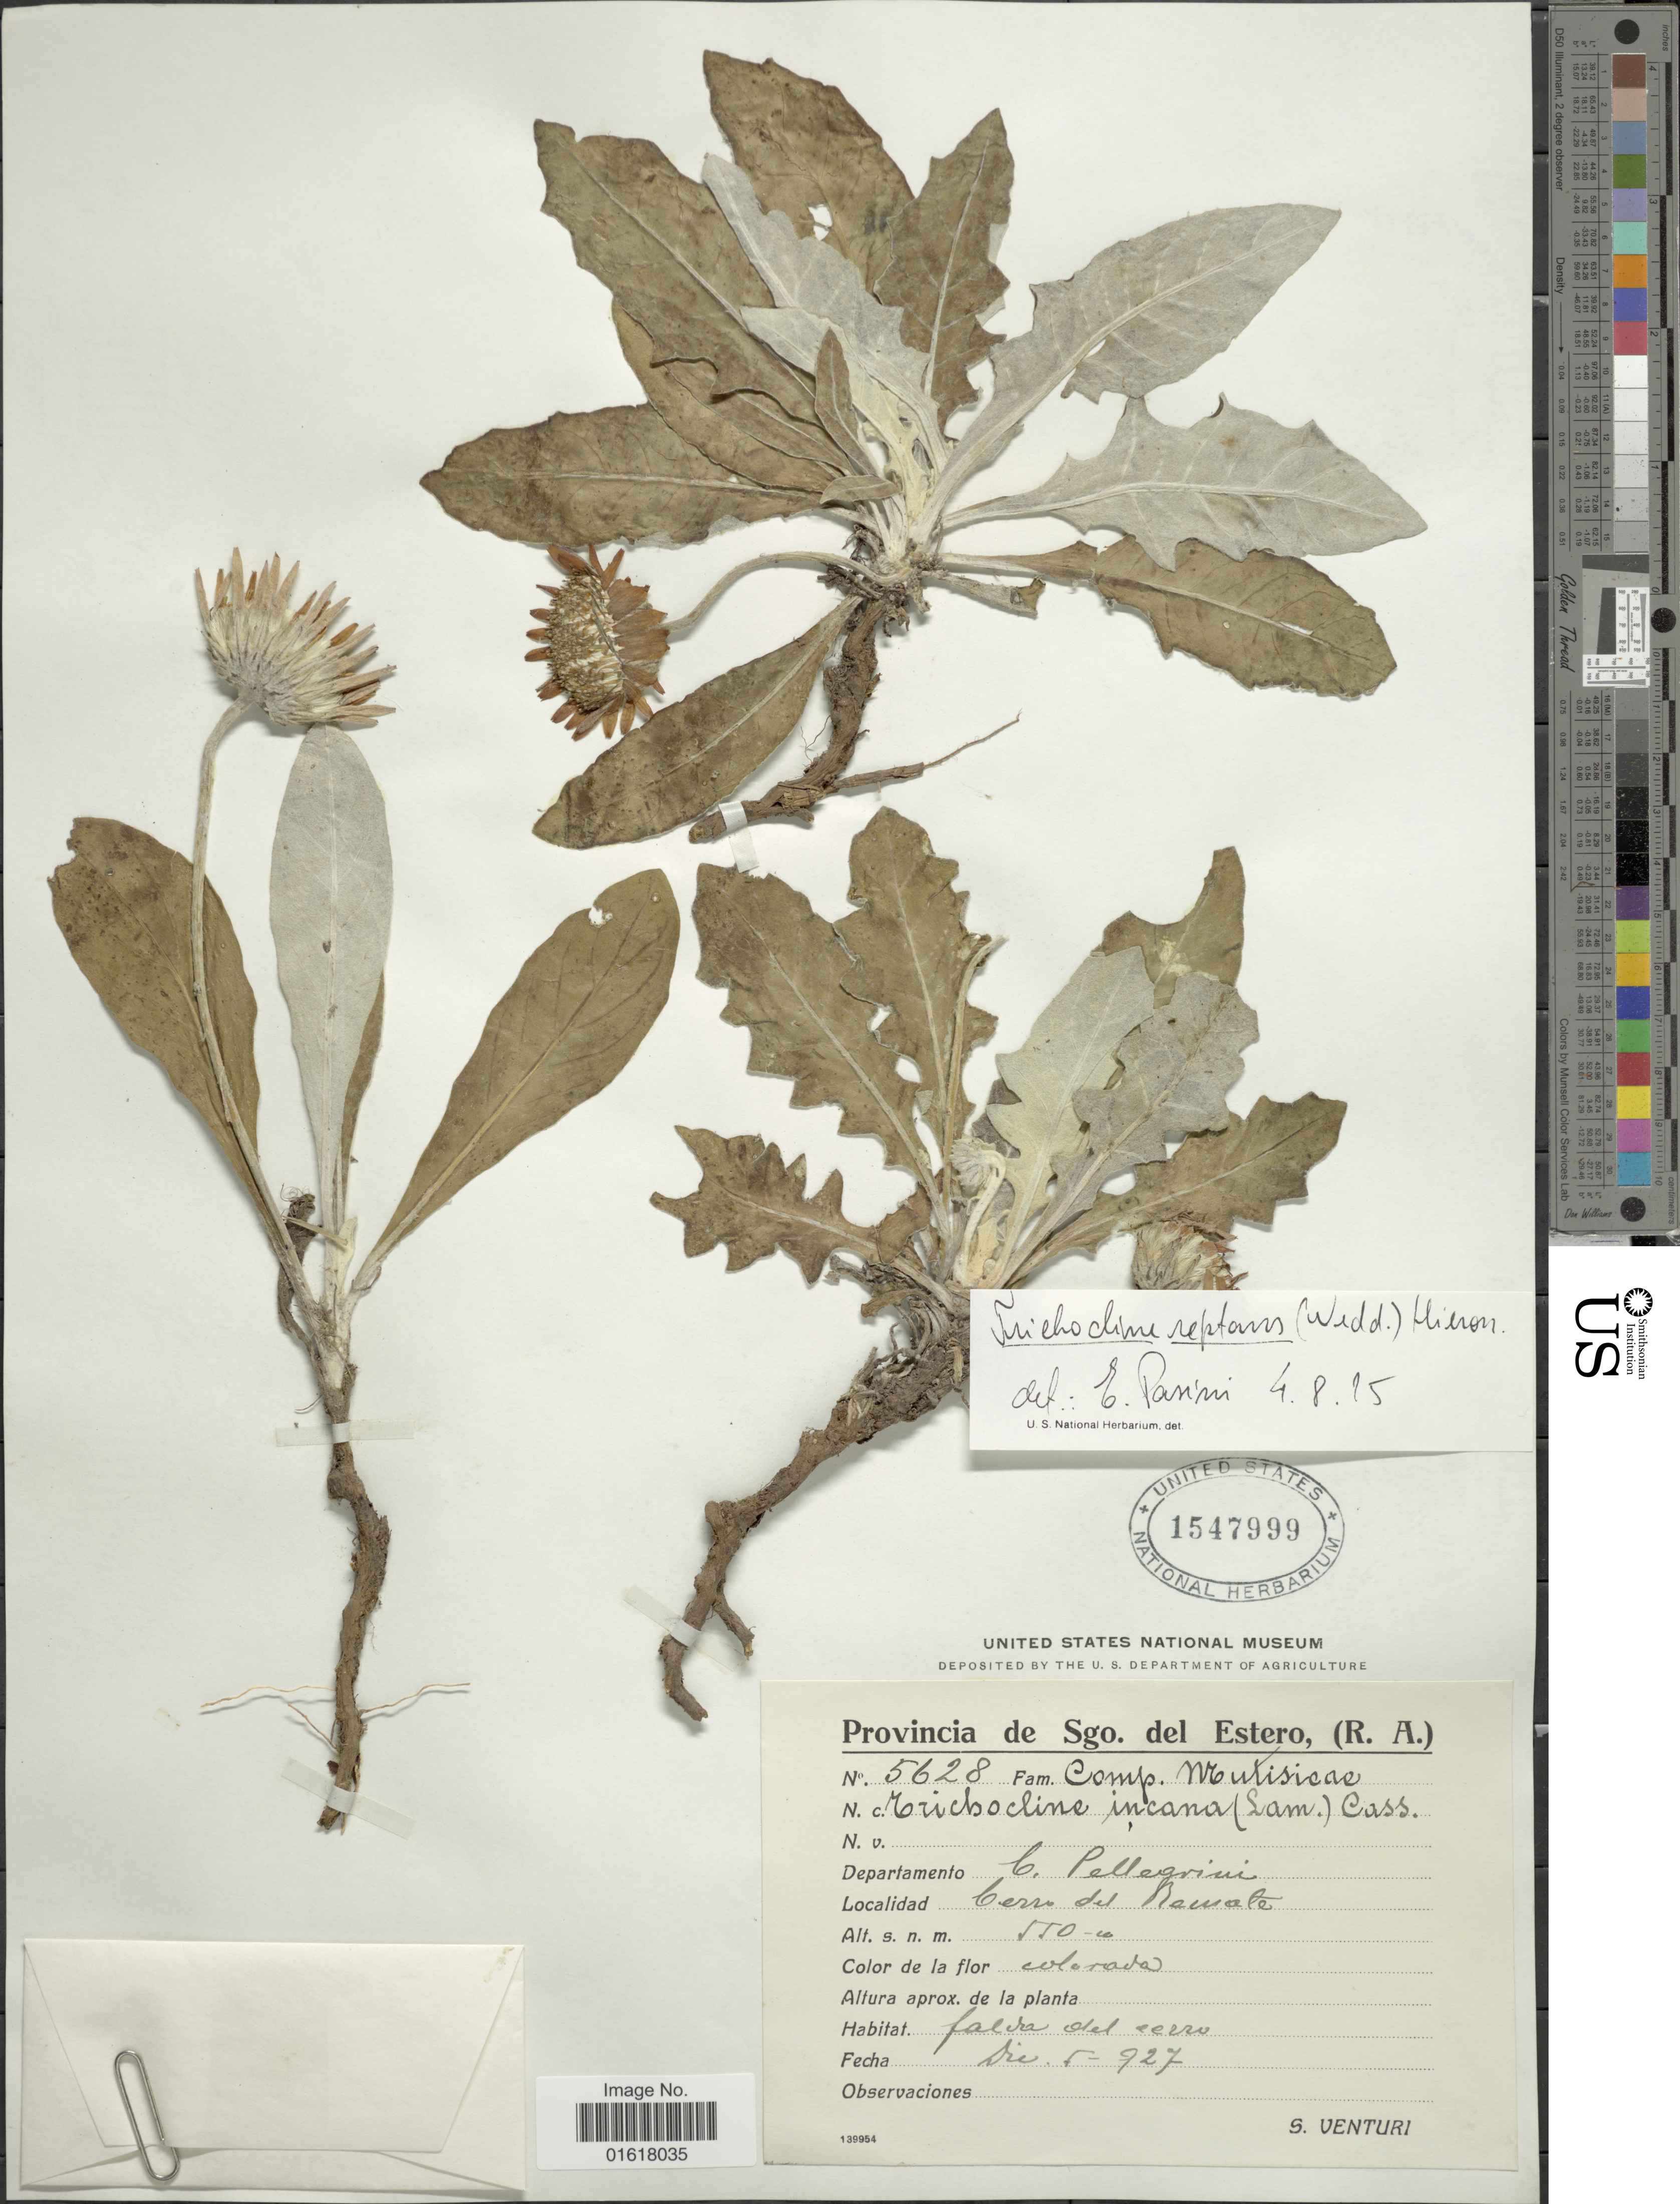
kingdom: Plantae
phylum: Tracheophyta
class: Magnoliopsida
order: Asterales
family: Asteraceae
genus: Trichocline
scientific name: Trichocline reptans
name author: (Wedd.) Hieron.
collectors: S. Venturi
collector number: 5628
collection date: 1927-12-05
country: Argentina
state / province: Santiago del Estero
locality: Departamento C. Pellegrimi. Cerro del Beumate. R.A.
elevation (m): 550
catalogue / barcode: US 1547999